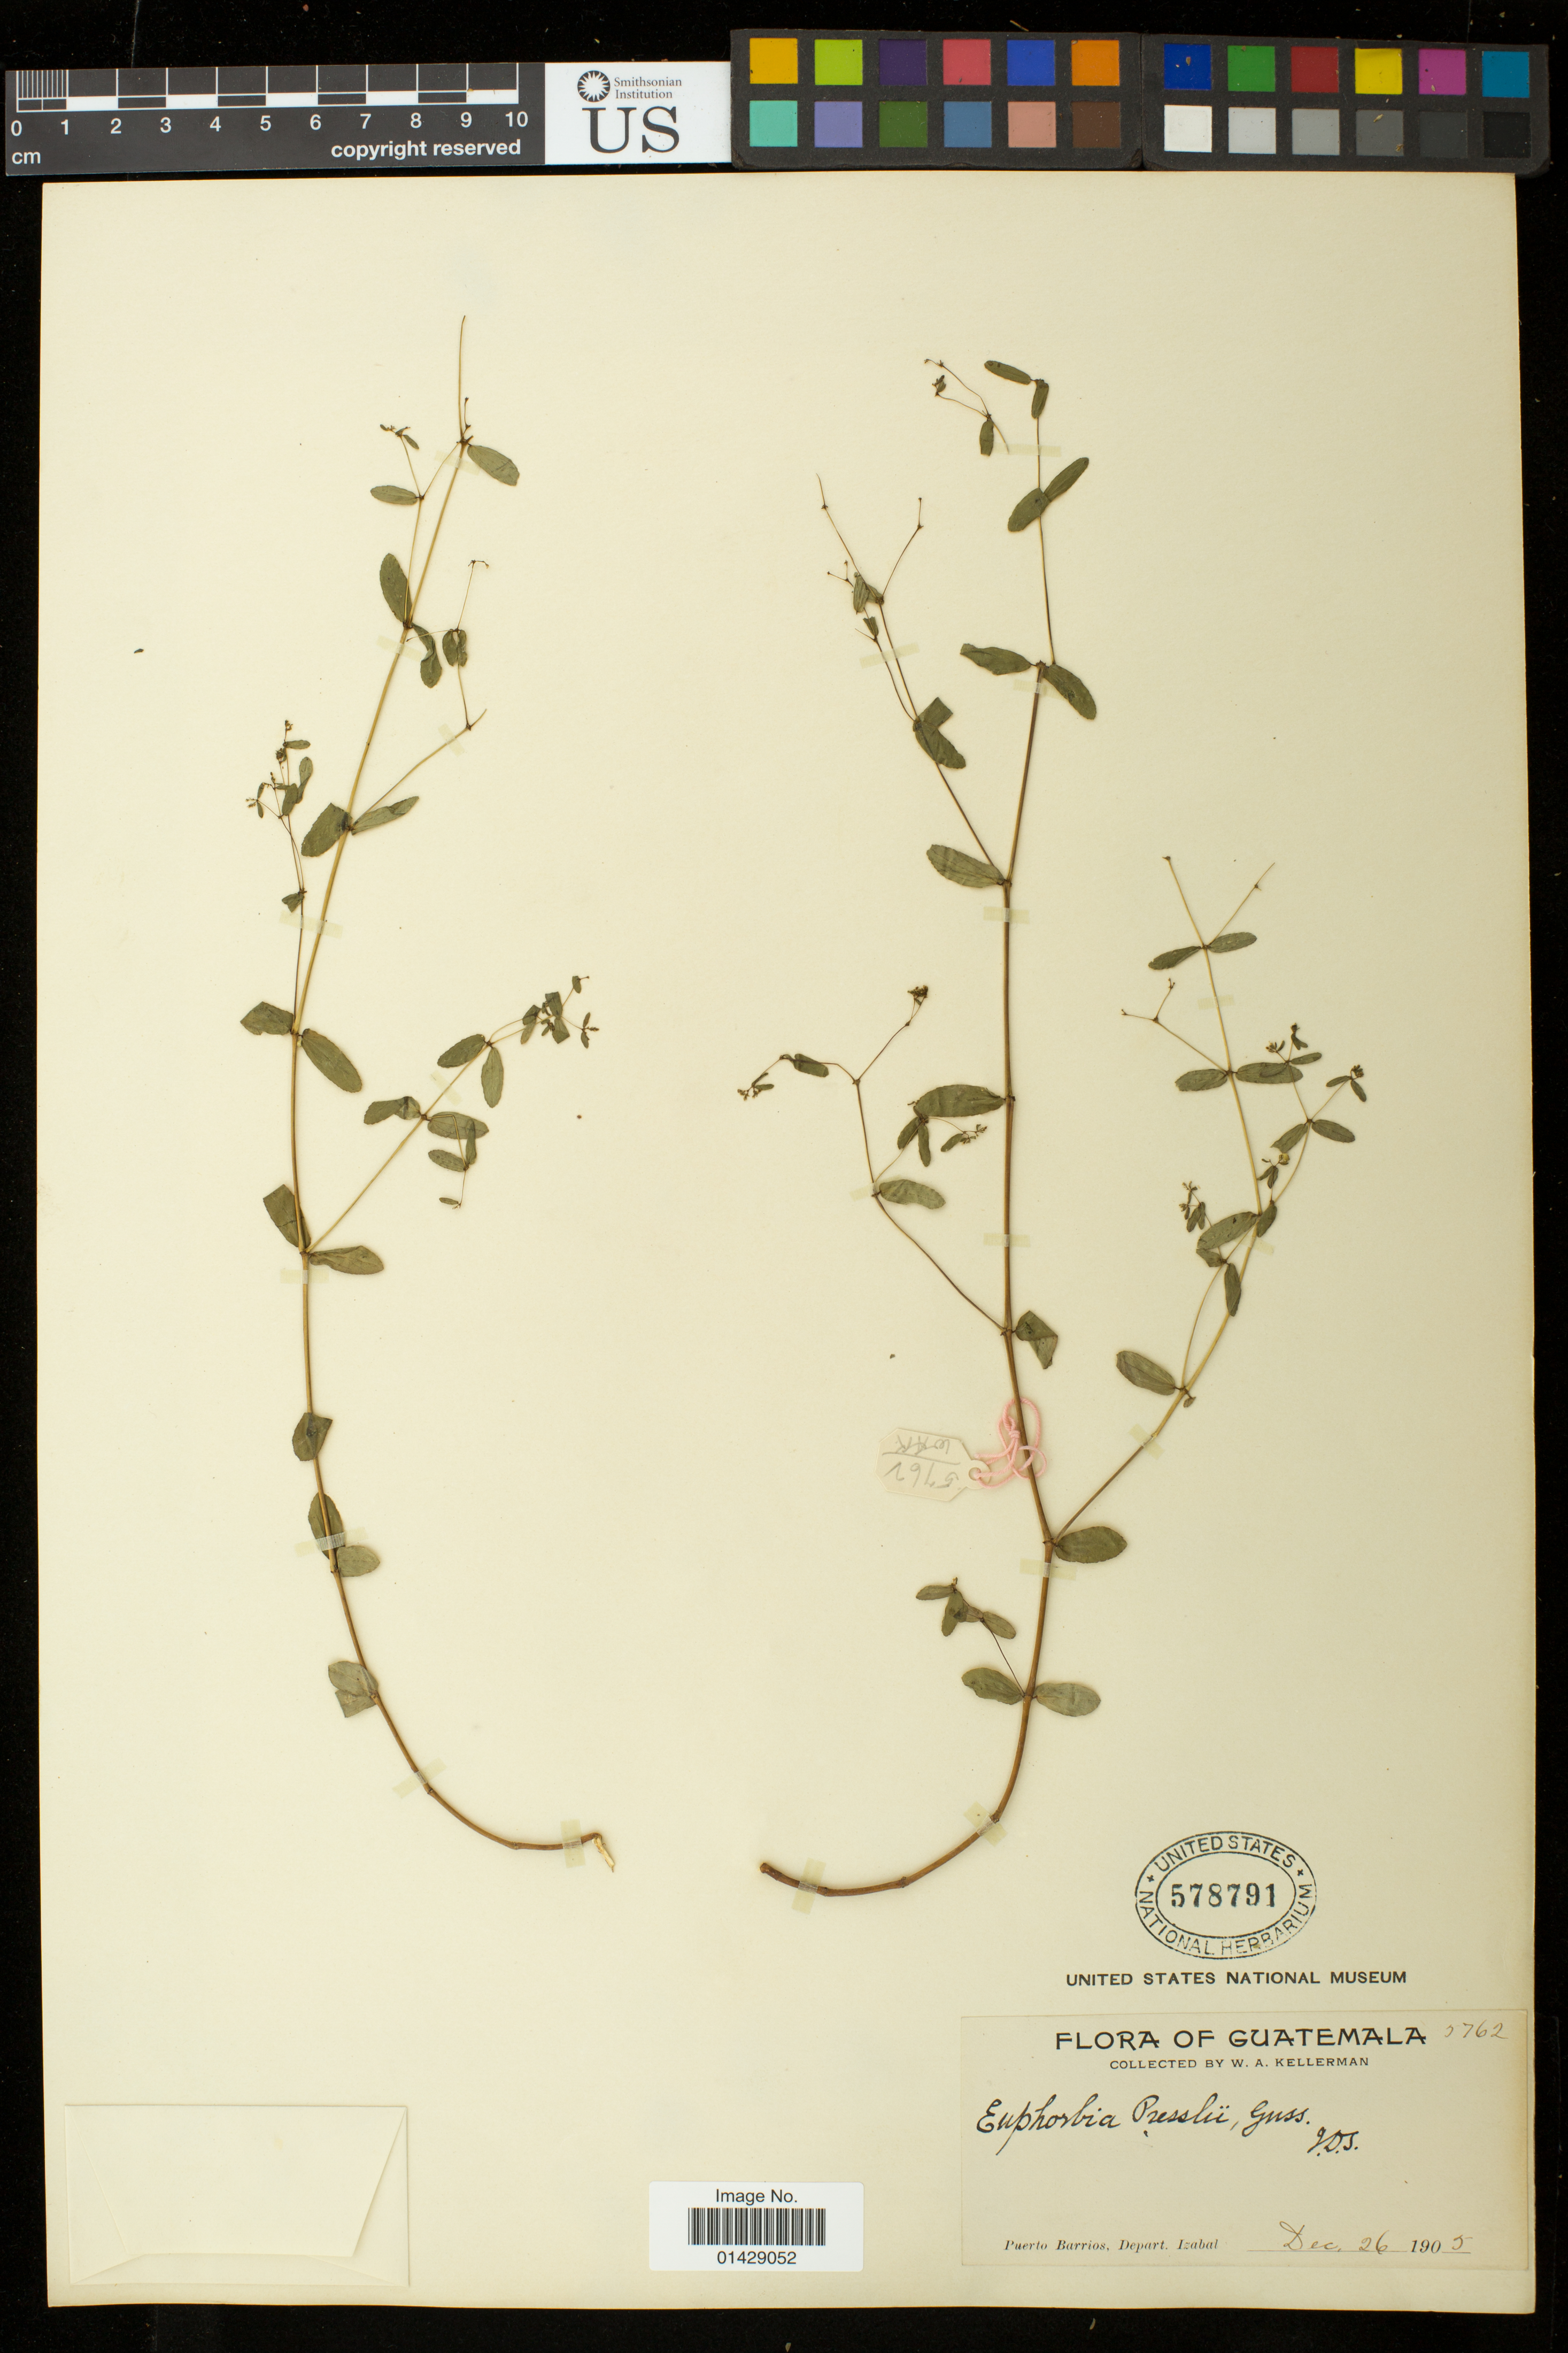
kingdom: Plantae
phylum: Tracheophyta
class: Magnoliopsida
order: Malpighiales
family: Euphorbiaceae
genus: Euphorbia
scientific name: Euphorbia hyssopifolia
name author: L.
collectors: W. A. Kellerman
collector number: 5762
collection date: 1905-12-26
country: Guatemala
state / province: Izabal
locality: Puerto Barrios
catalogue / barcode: US 578791